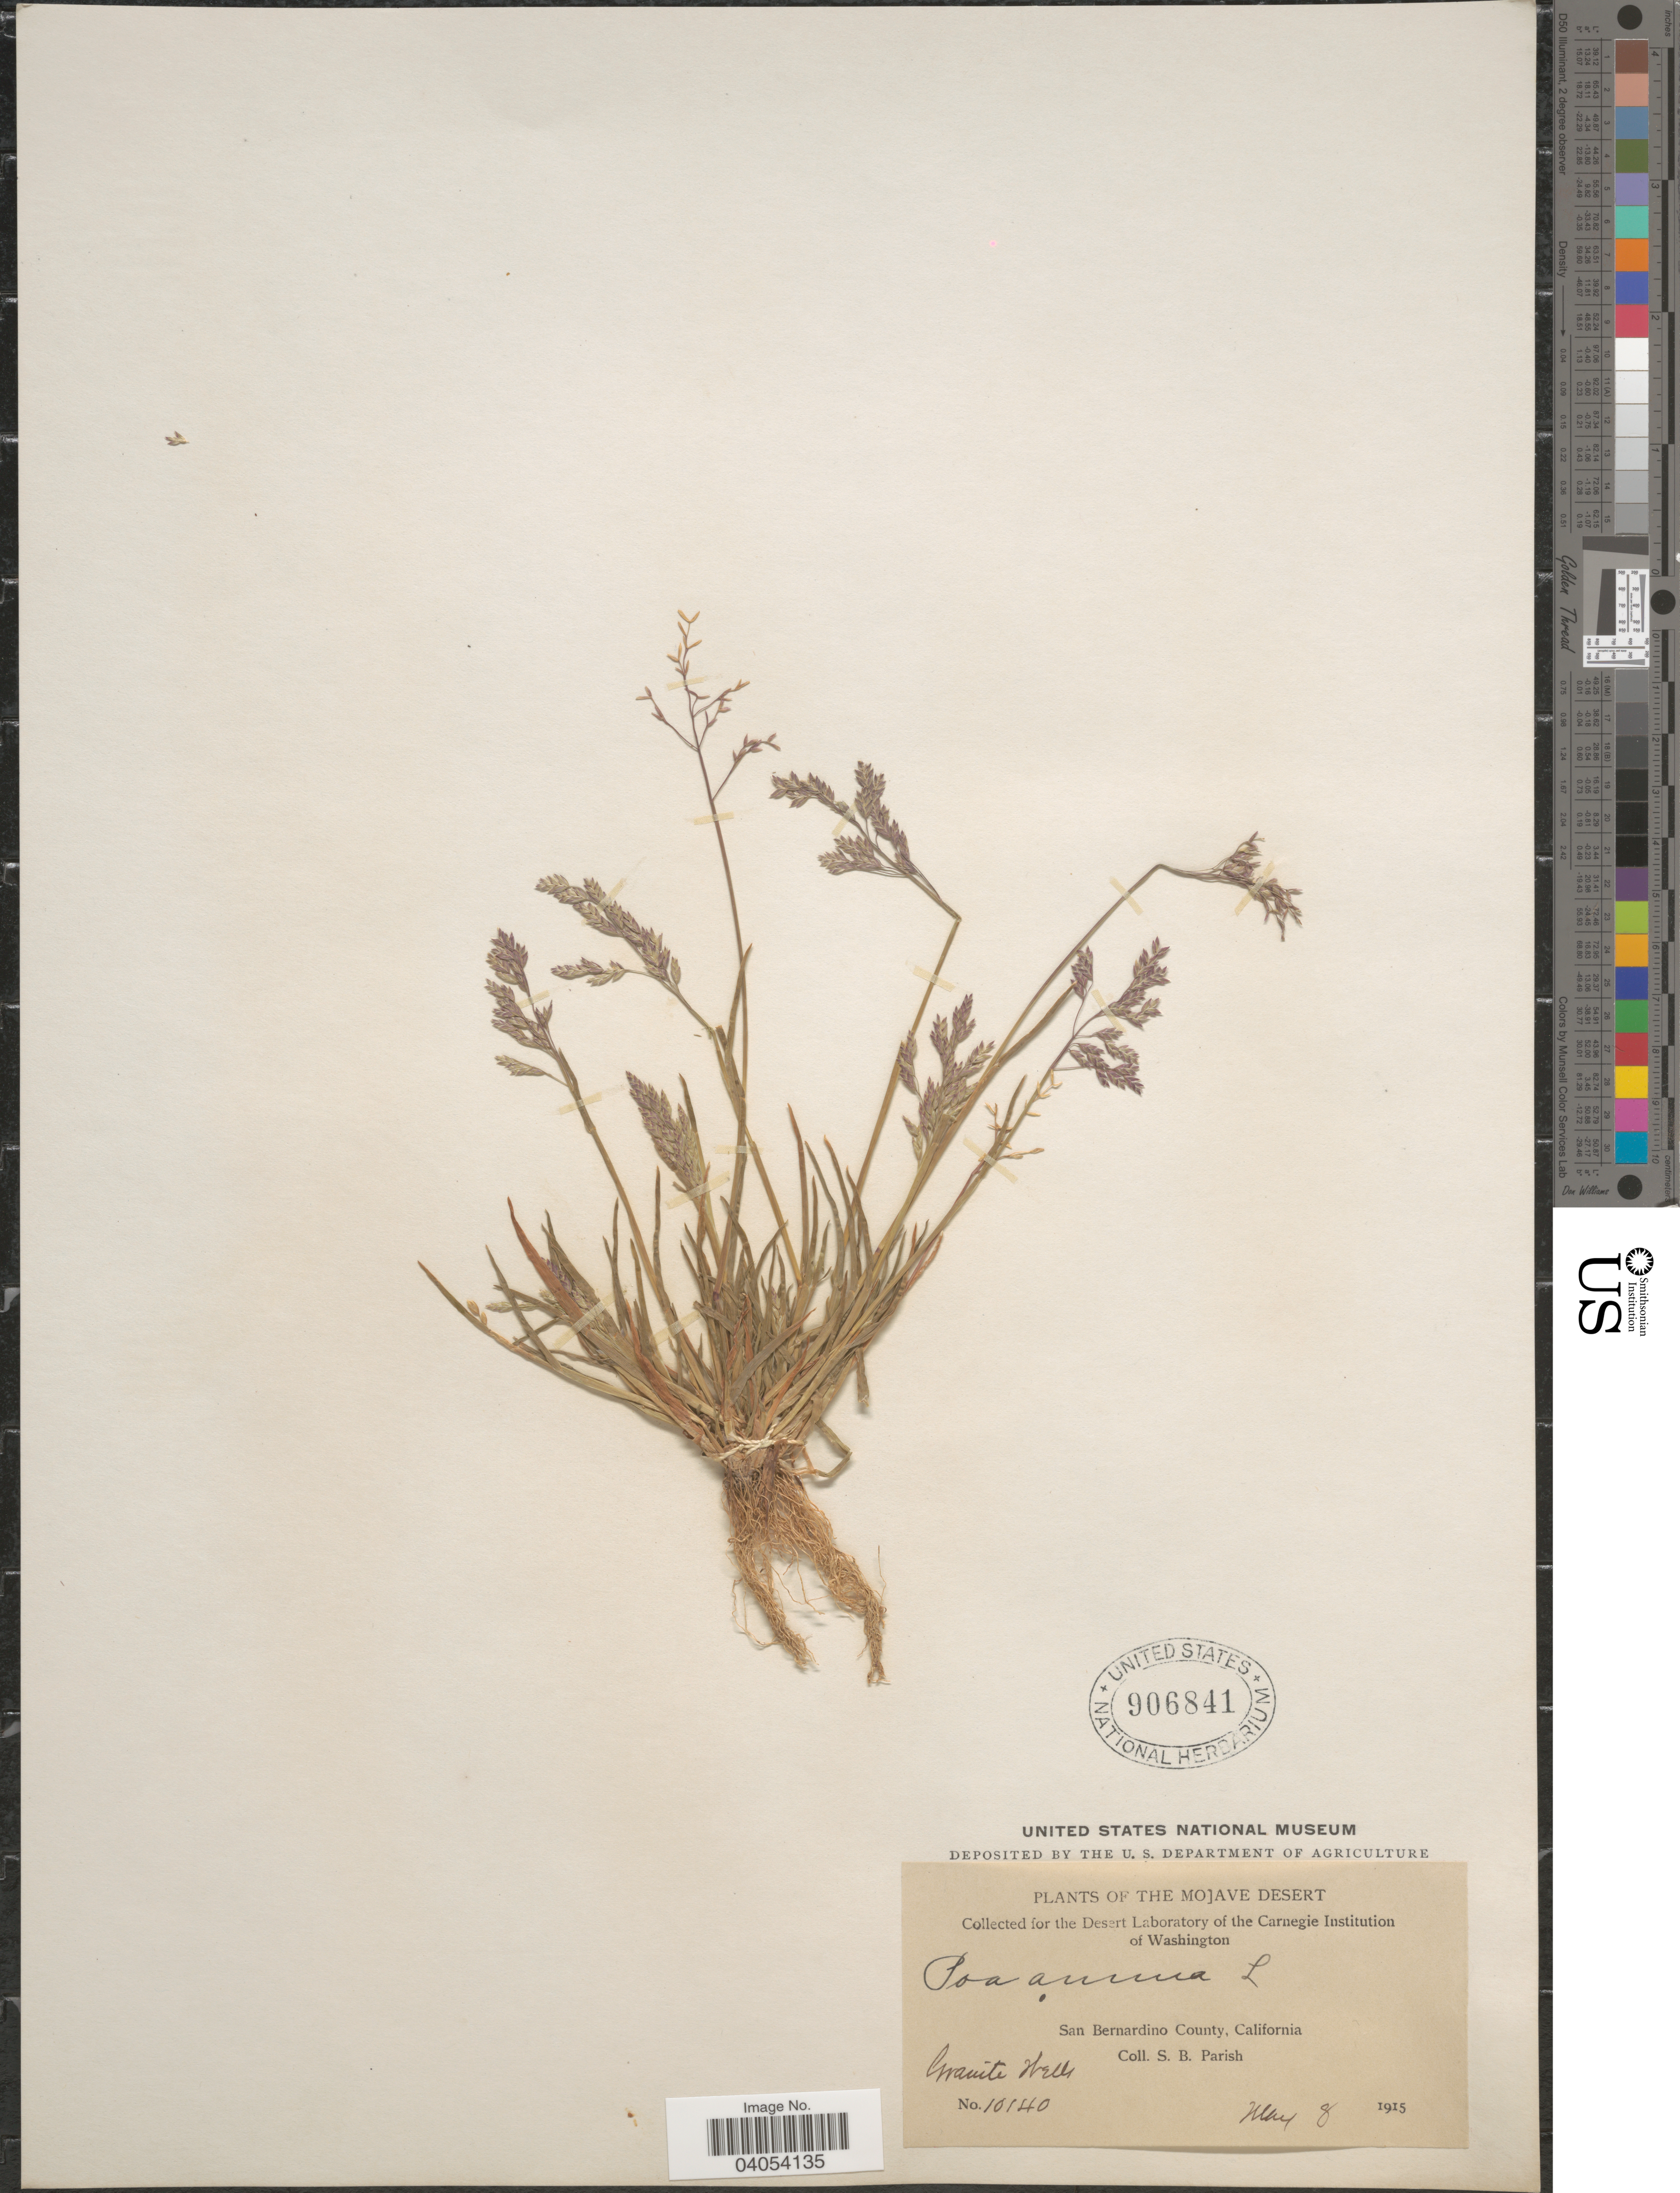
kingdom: Plantae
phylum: Tracheophyta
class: Liliopsida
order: Poales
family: Poaceae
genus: Poa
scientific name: Poa annua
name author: L.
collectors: S. B. Parish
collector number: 10140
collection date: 1915-05-08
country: United States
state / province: California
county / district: San Bernardino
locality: Mojave Desert. San Bernardino County. Granite Wells.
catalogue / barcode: US 906841